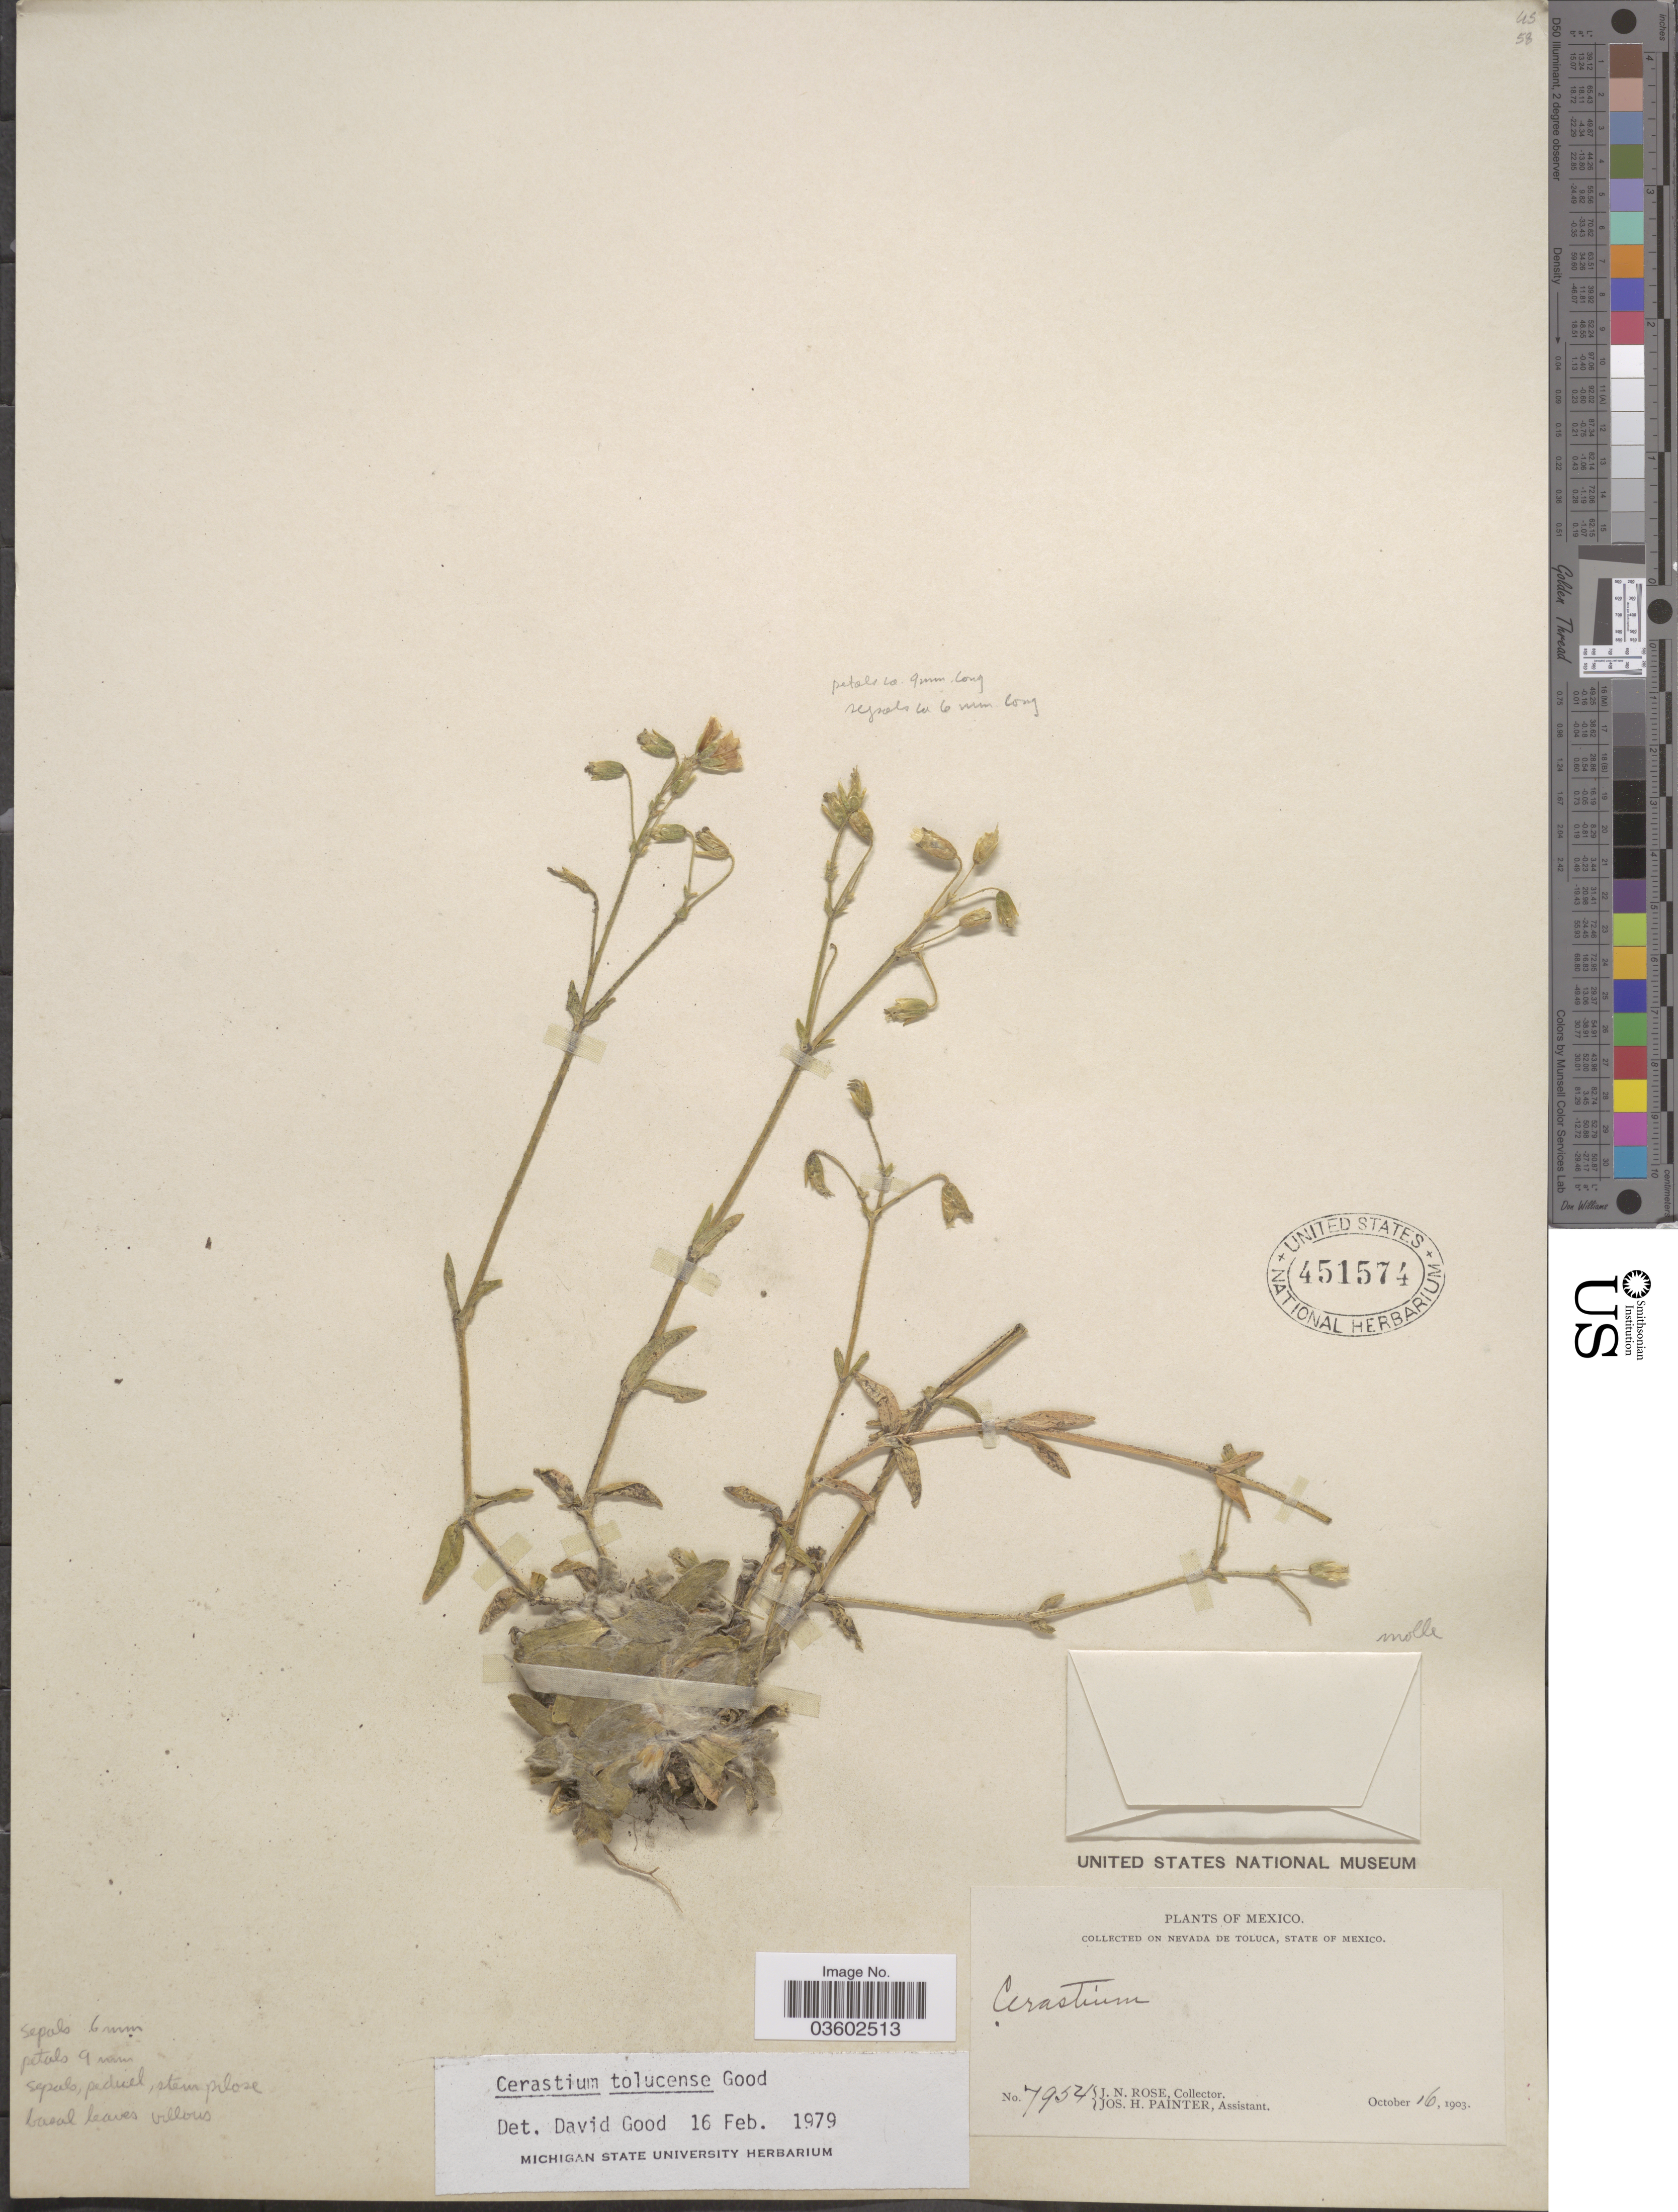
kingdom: Plantae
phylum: Tracheophyta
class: Magnoliopsida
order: Caryophyllales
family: Caryophyllaceae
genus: Cerastium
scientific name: Cerastium tolucense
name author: D.A. Good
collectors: J. N. Rose & J. H. Painter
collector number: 7954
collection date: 1903-10-16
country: Mexico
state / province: México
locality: On Nevada de Toluca.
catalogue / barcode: US 451574